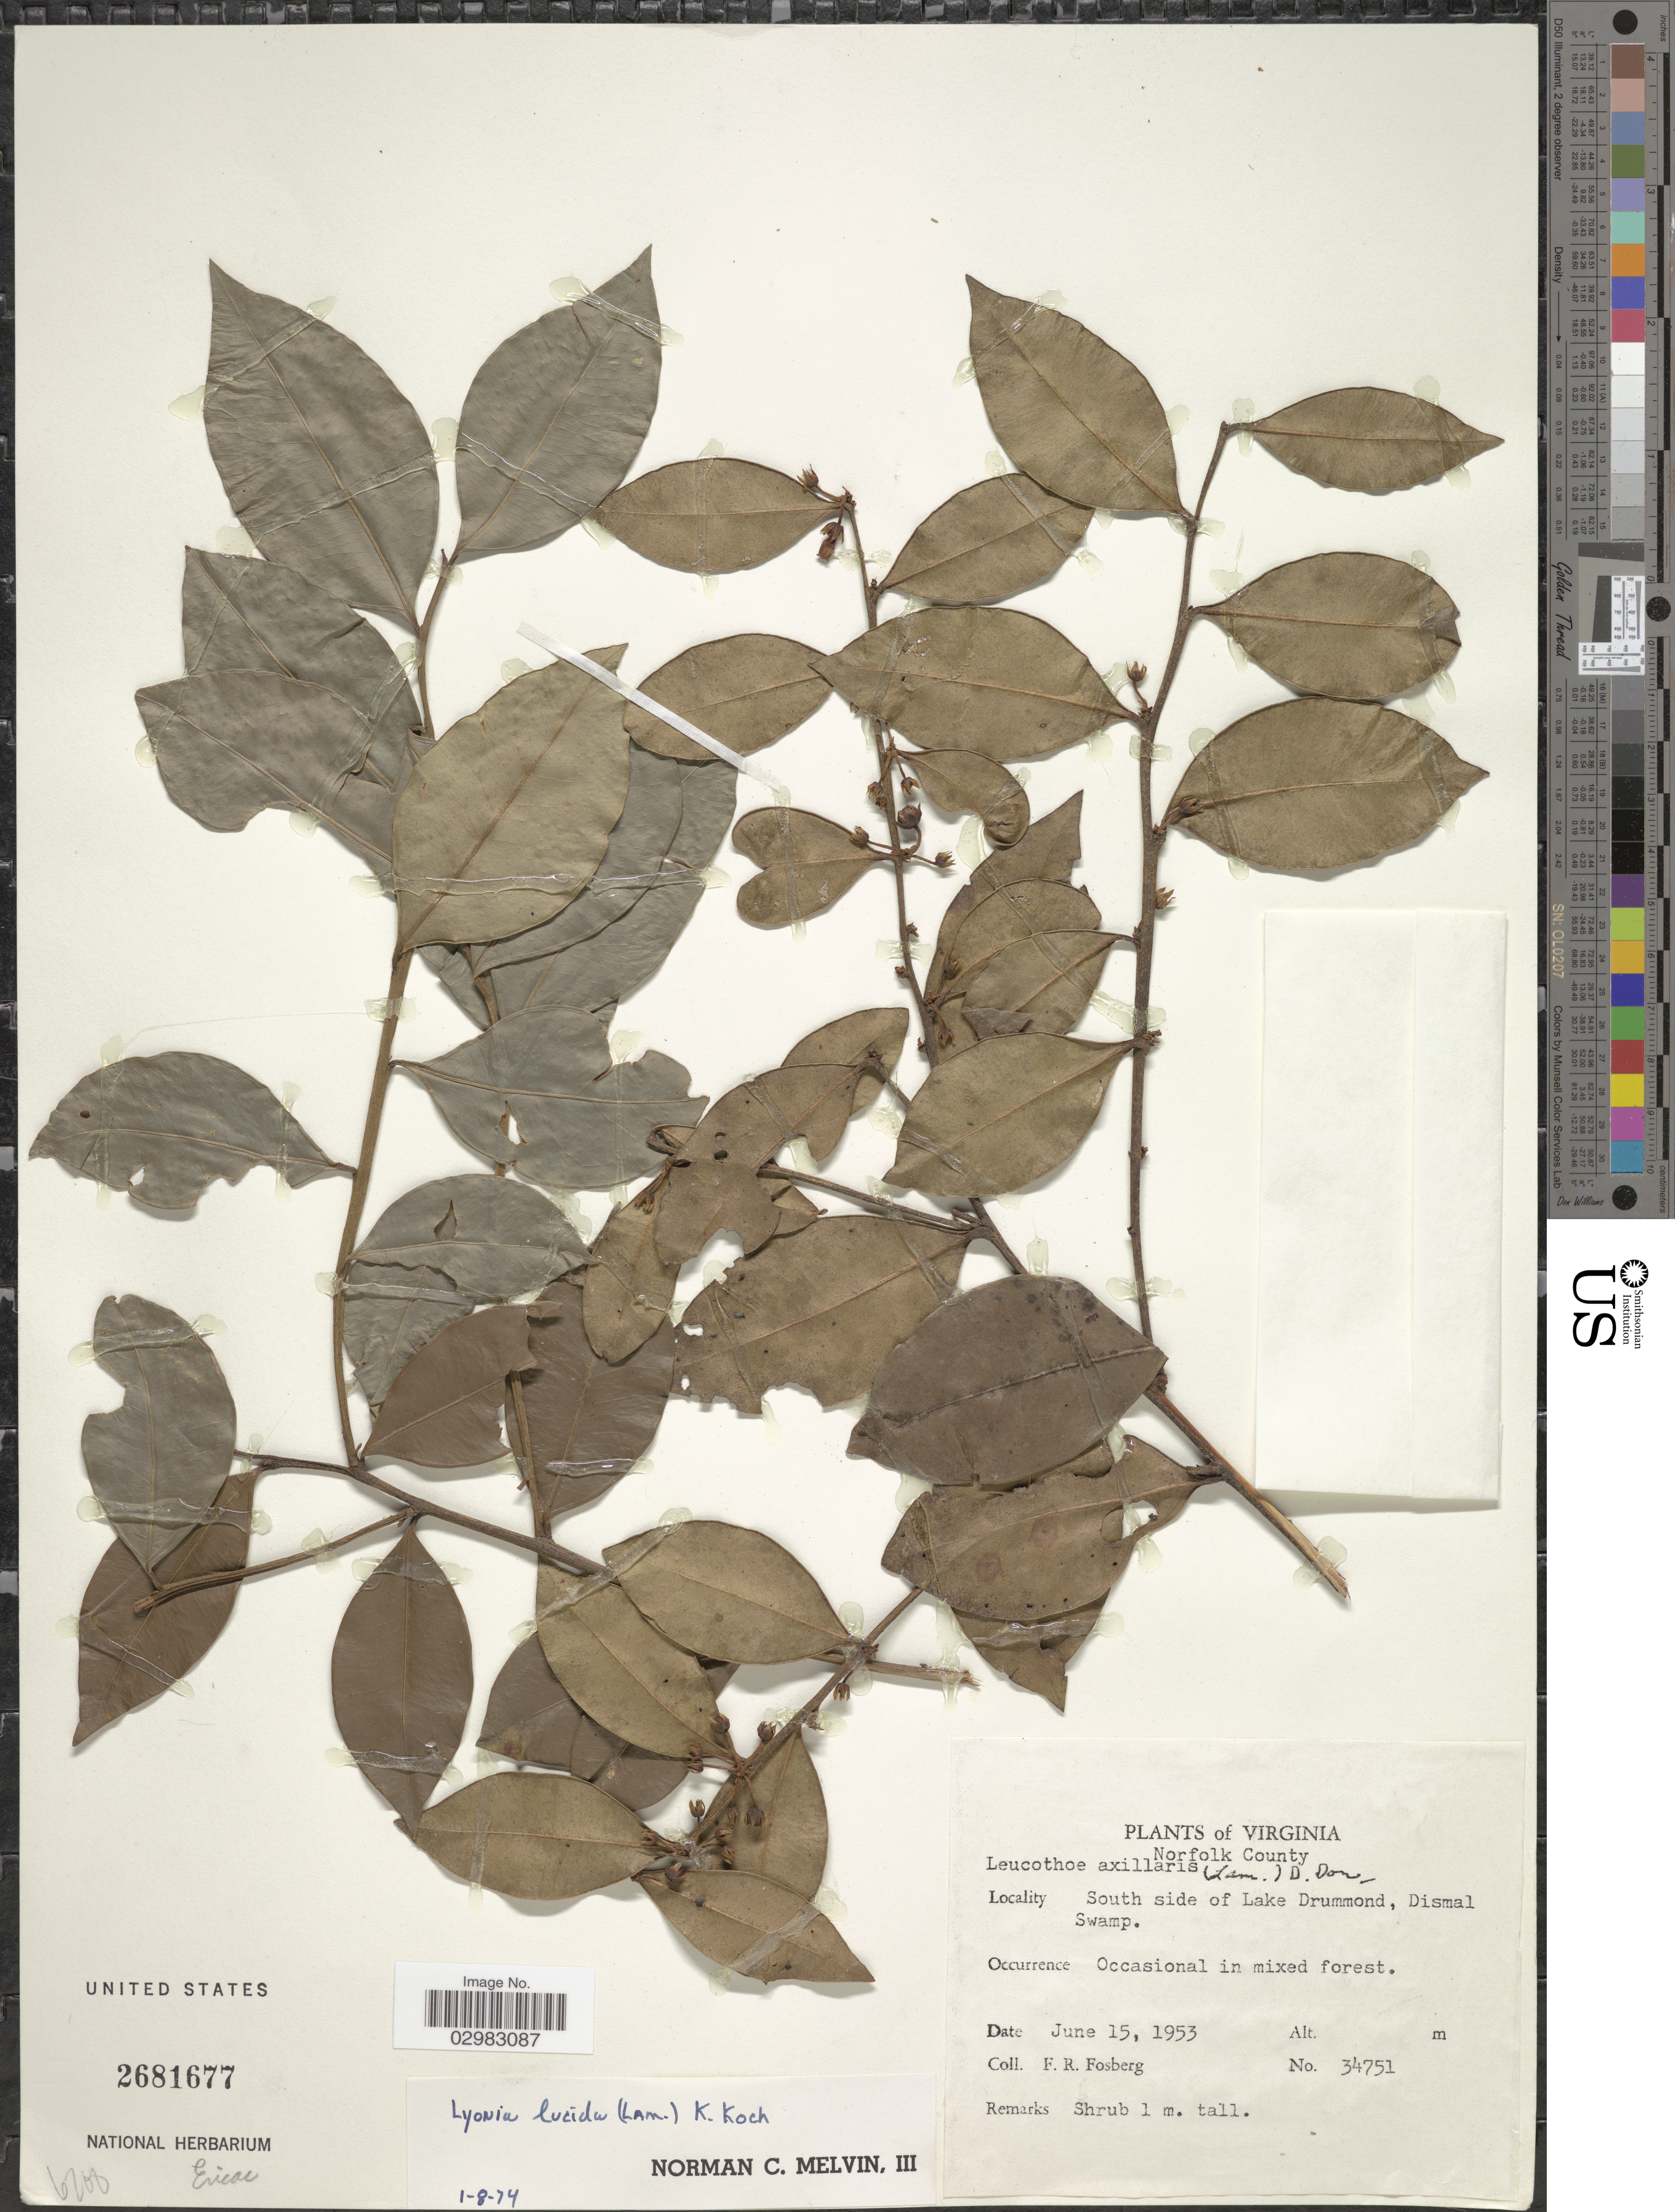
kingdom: Plantae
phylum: Tracheophyta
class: Magnoliopsida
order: Ericales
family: Ericaceae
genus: Lyonia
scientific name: Lyonia lucida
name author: K. Koch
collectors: F. R. Fosberg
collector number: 34751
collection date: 1953-06-05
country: United States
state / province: Virginia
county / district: City of Norfolk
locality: Norfolk County. South side of Lake Drummond, Dismal Swamp.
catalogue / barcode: US 2681677